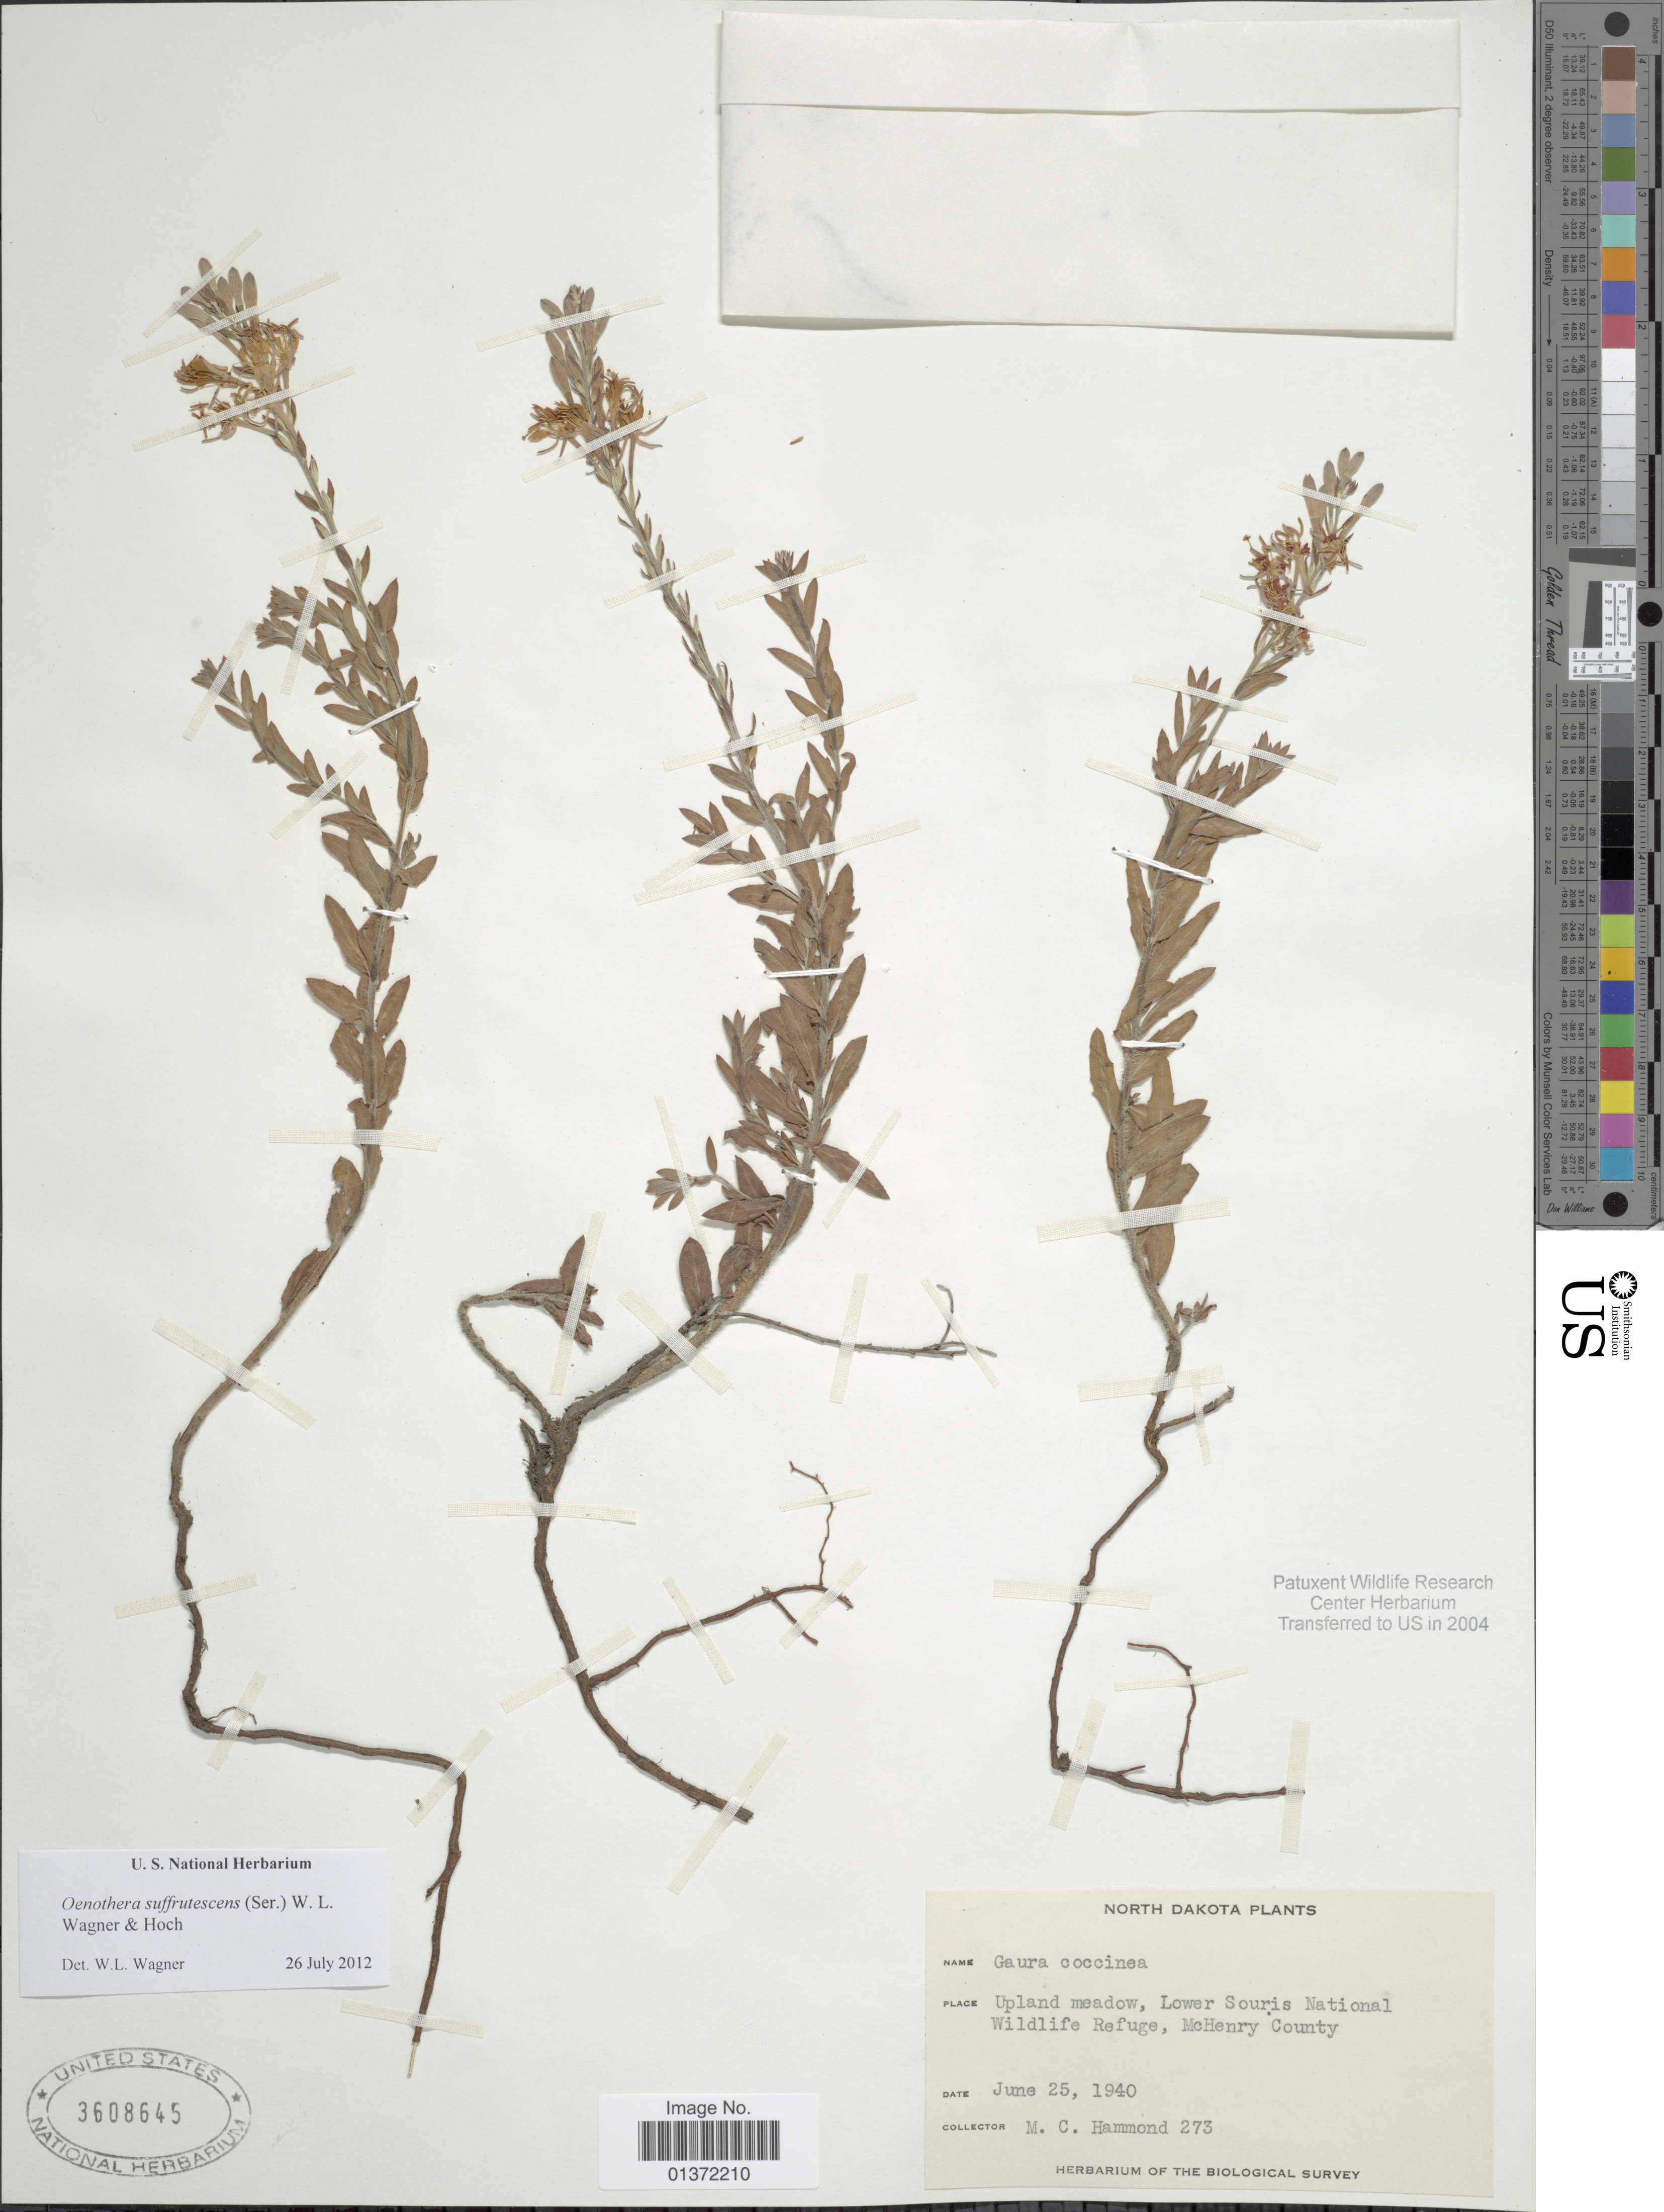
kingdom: Plantae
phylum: Tracheophyta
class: Magnoliopsida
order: Myrtales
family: Onagraceae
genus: Oenothera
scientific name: Oenothera suffrutescens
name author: (Ser.) W.L. Wagner & Hoch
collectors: M. Hammond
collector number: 273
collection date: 1940-06-25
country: United States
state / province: North Dakota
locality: Upland meadow, Lower Souris National Wildlife Refuge, McHenry County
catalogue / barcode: US 3608645